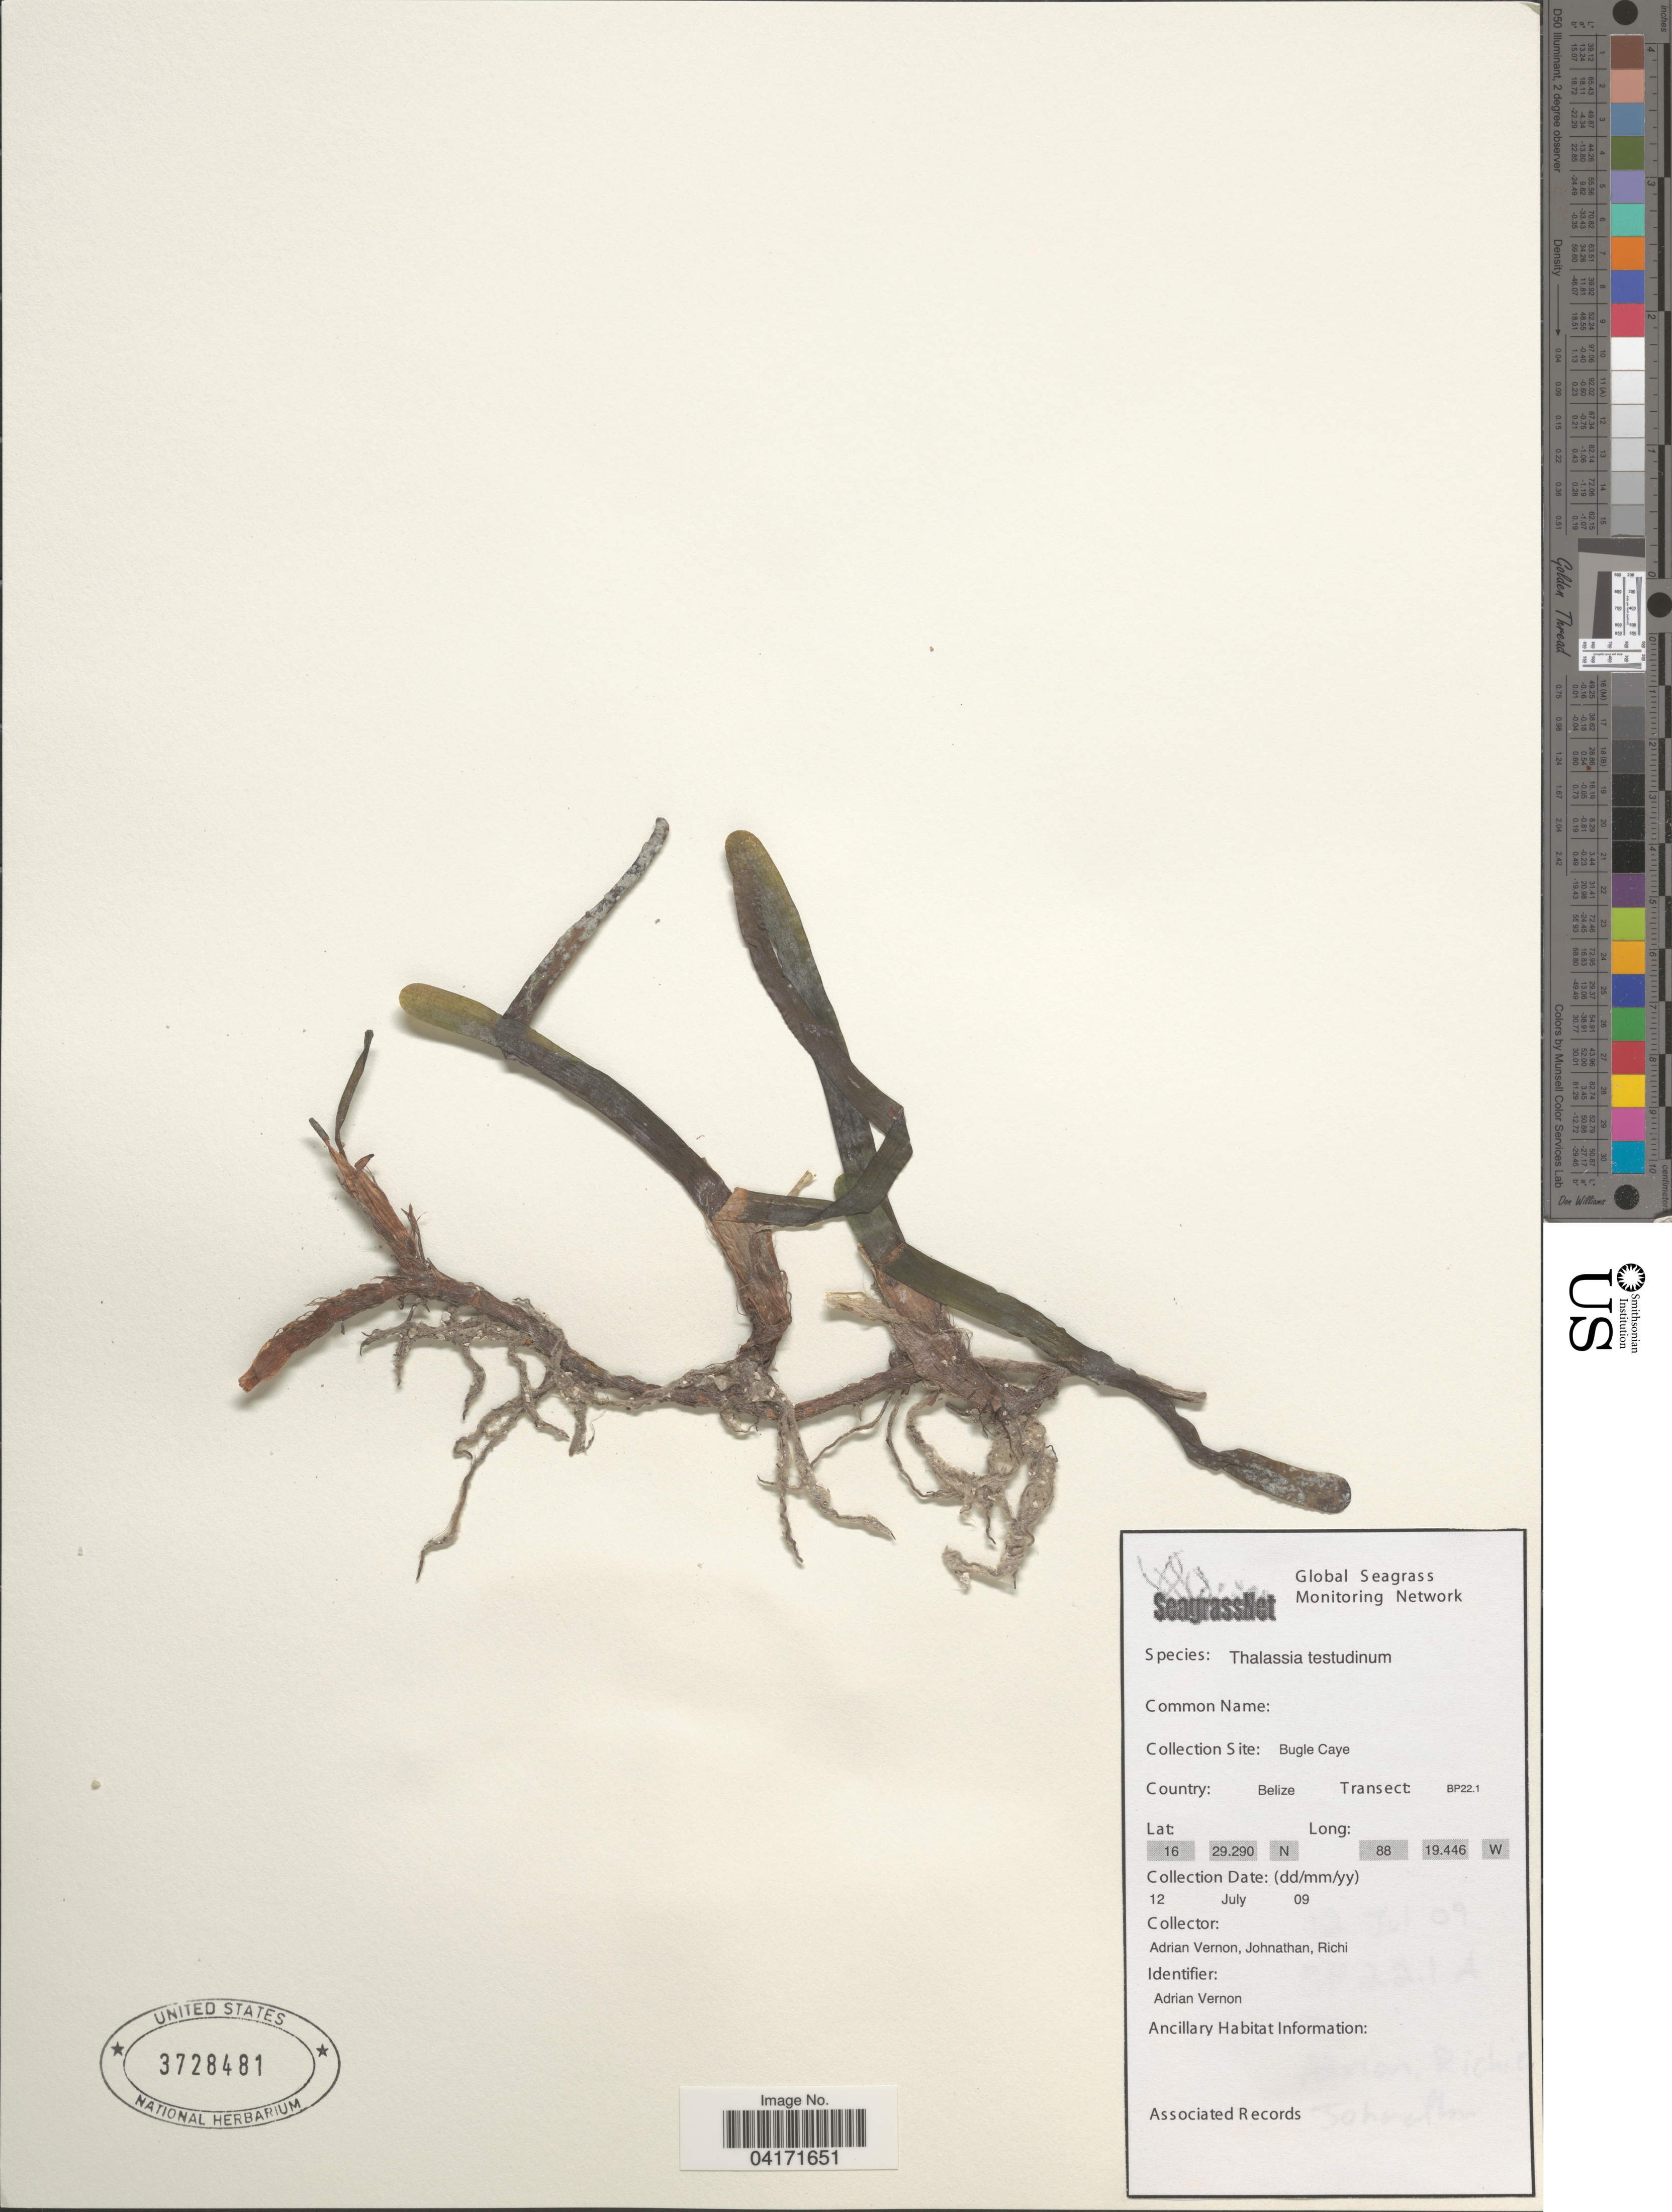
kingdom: Plantae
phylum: Tracheophyta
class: Liliopsida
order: Alismatales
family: Hydrocharitaceae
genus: Thalassia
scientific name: Thalassia testudinum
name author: Banks & Sol. ex K.D. Koenig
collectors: A. Vernon, Johnathan & Richi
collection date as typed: Transcribed d/m/y: 12/7/9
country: Belize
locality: Bugle Caye. Transect: BP22.1.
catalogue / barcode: US 3728481